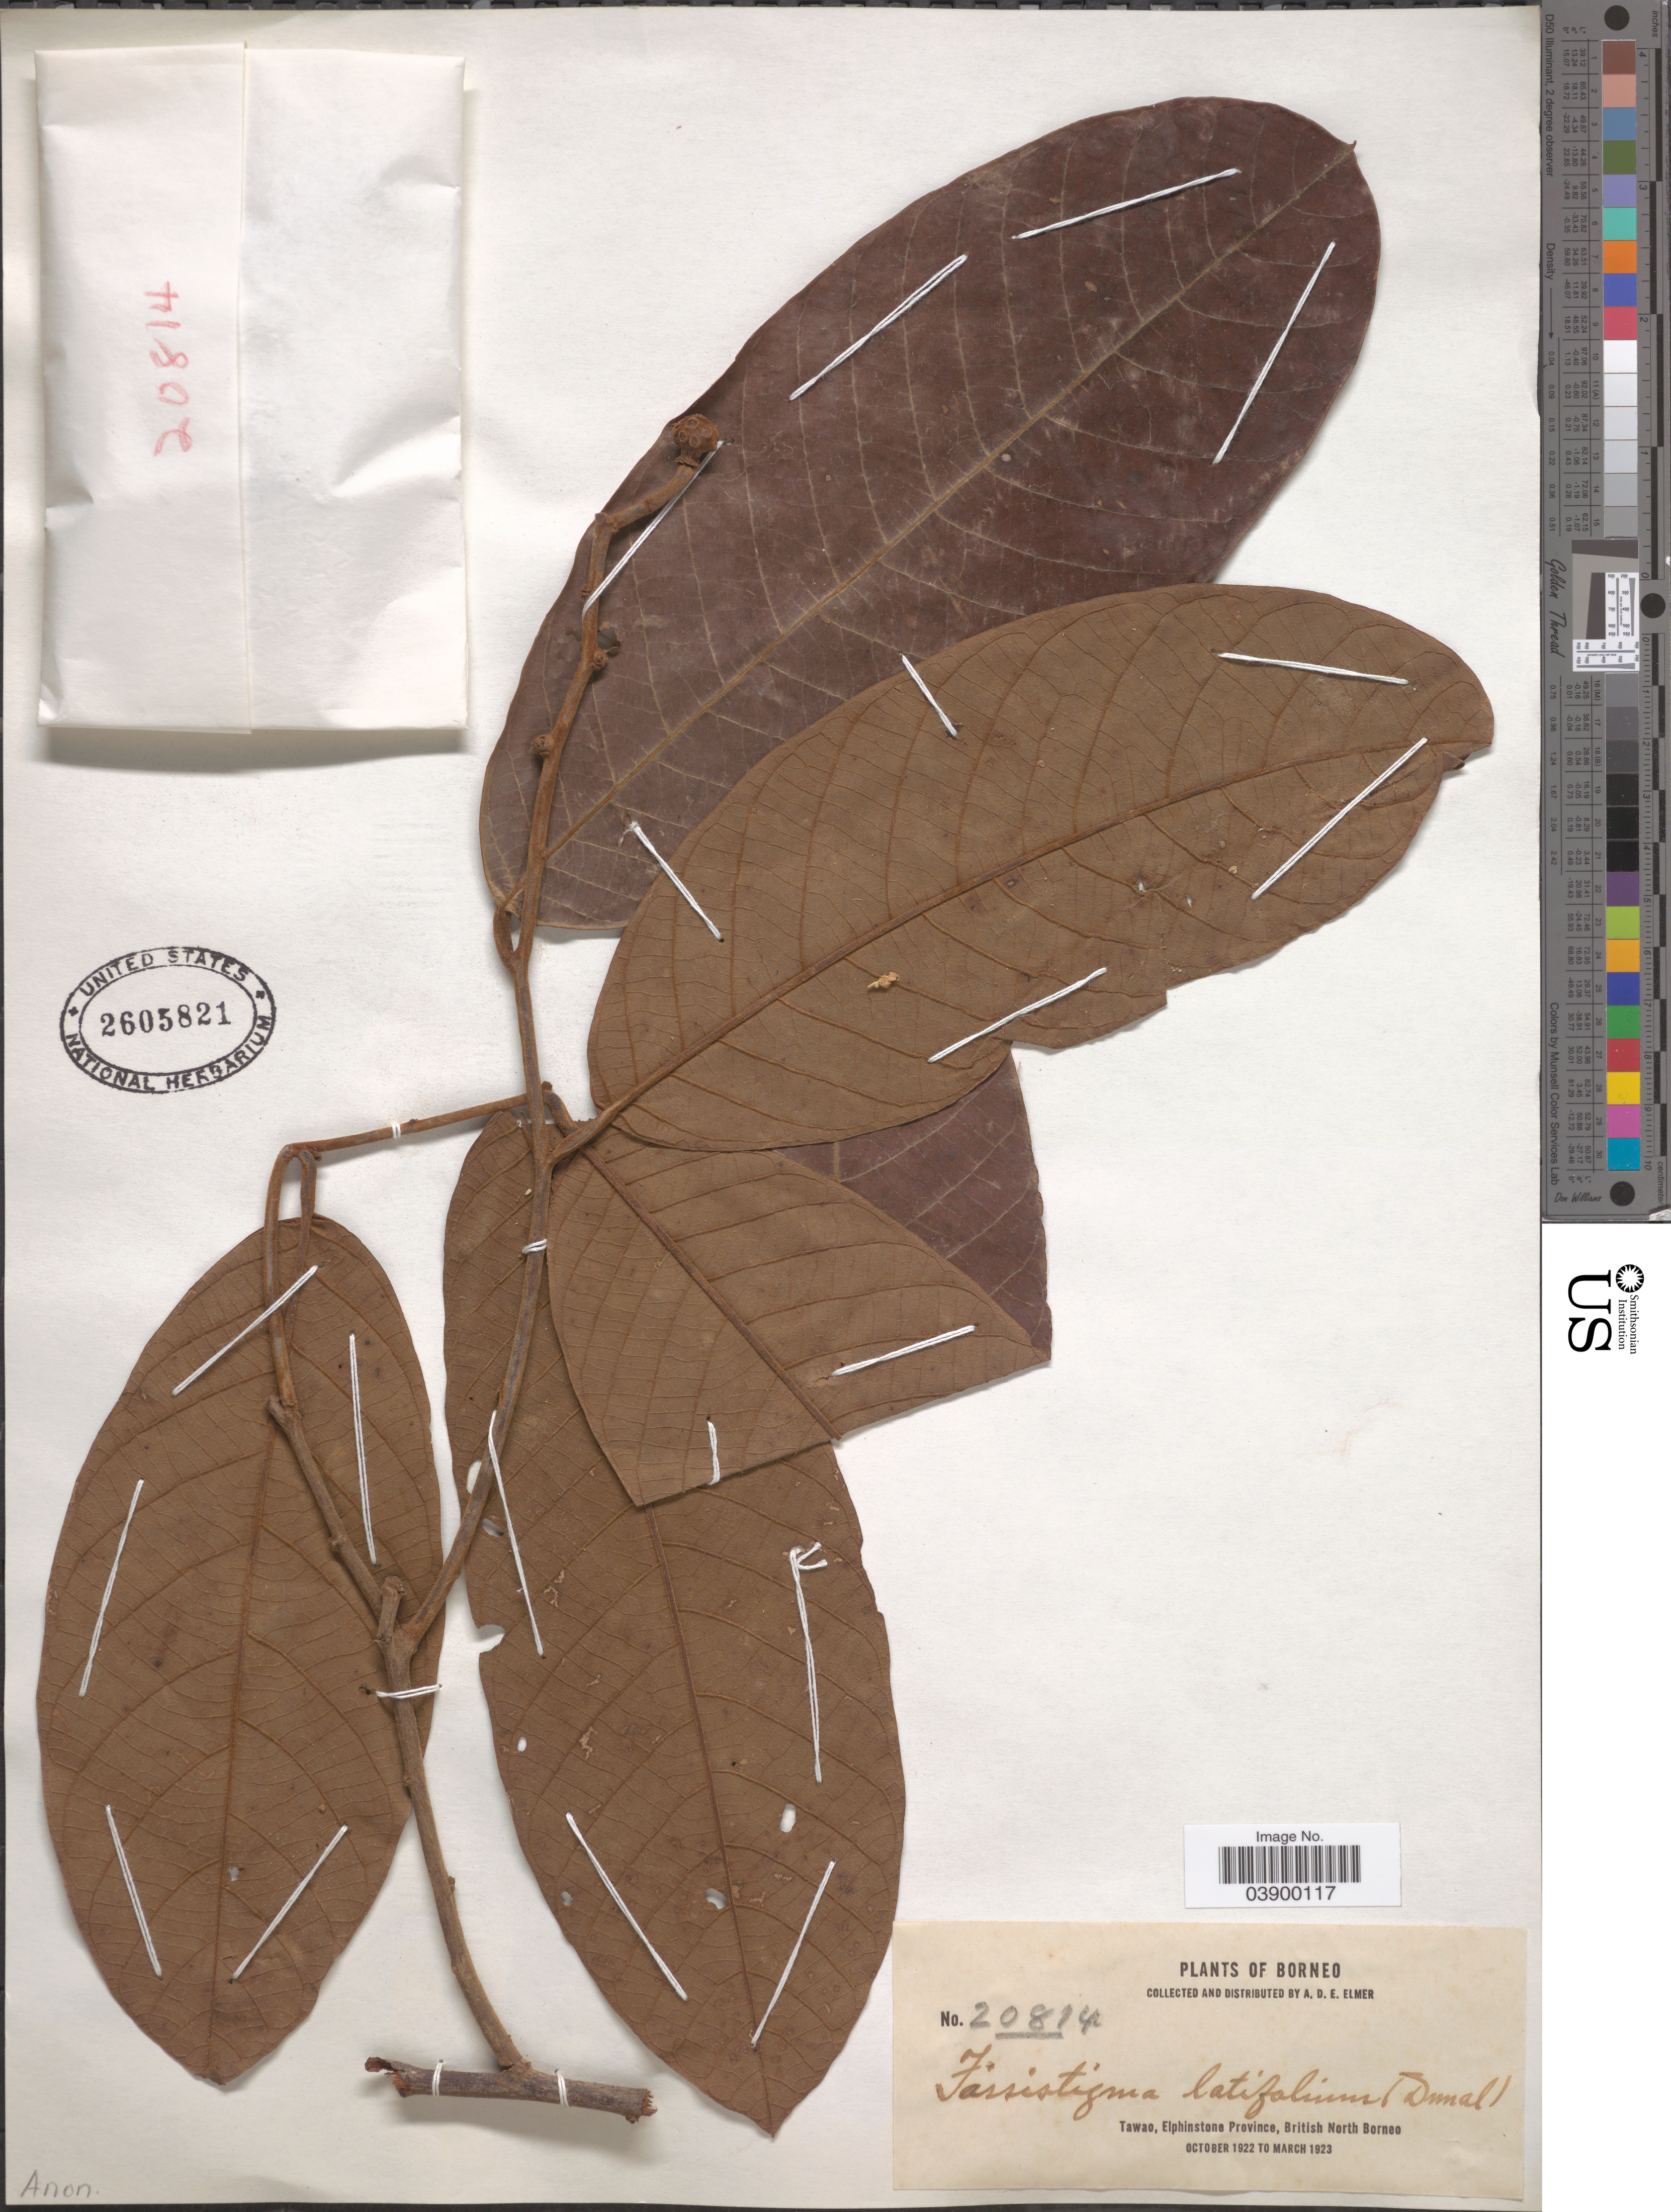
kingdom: Plantae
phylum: Tracheophyta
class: Magnoliopsida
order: Magnoliales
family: Annonaceae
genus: Fissistigma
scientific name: Fissistigma latifolium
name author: (Dunal) Merr.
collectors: A. D. E. Elmer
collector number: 20814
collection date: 1922-10/1923-03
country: Malaysia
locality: Borneo. Tawao, Elphinstone Province, British North Borneo.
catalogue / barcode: US 2605821